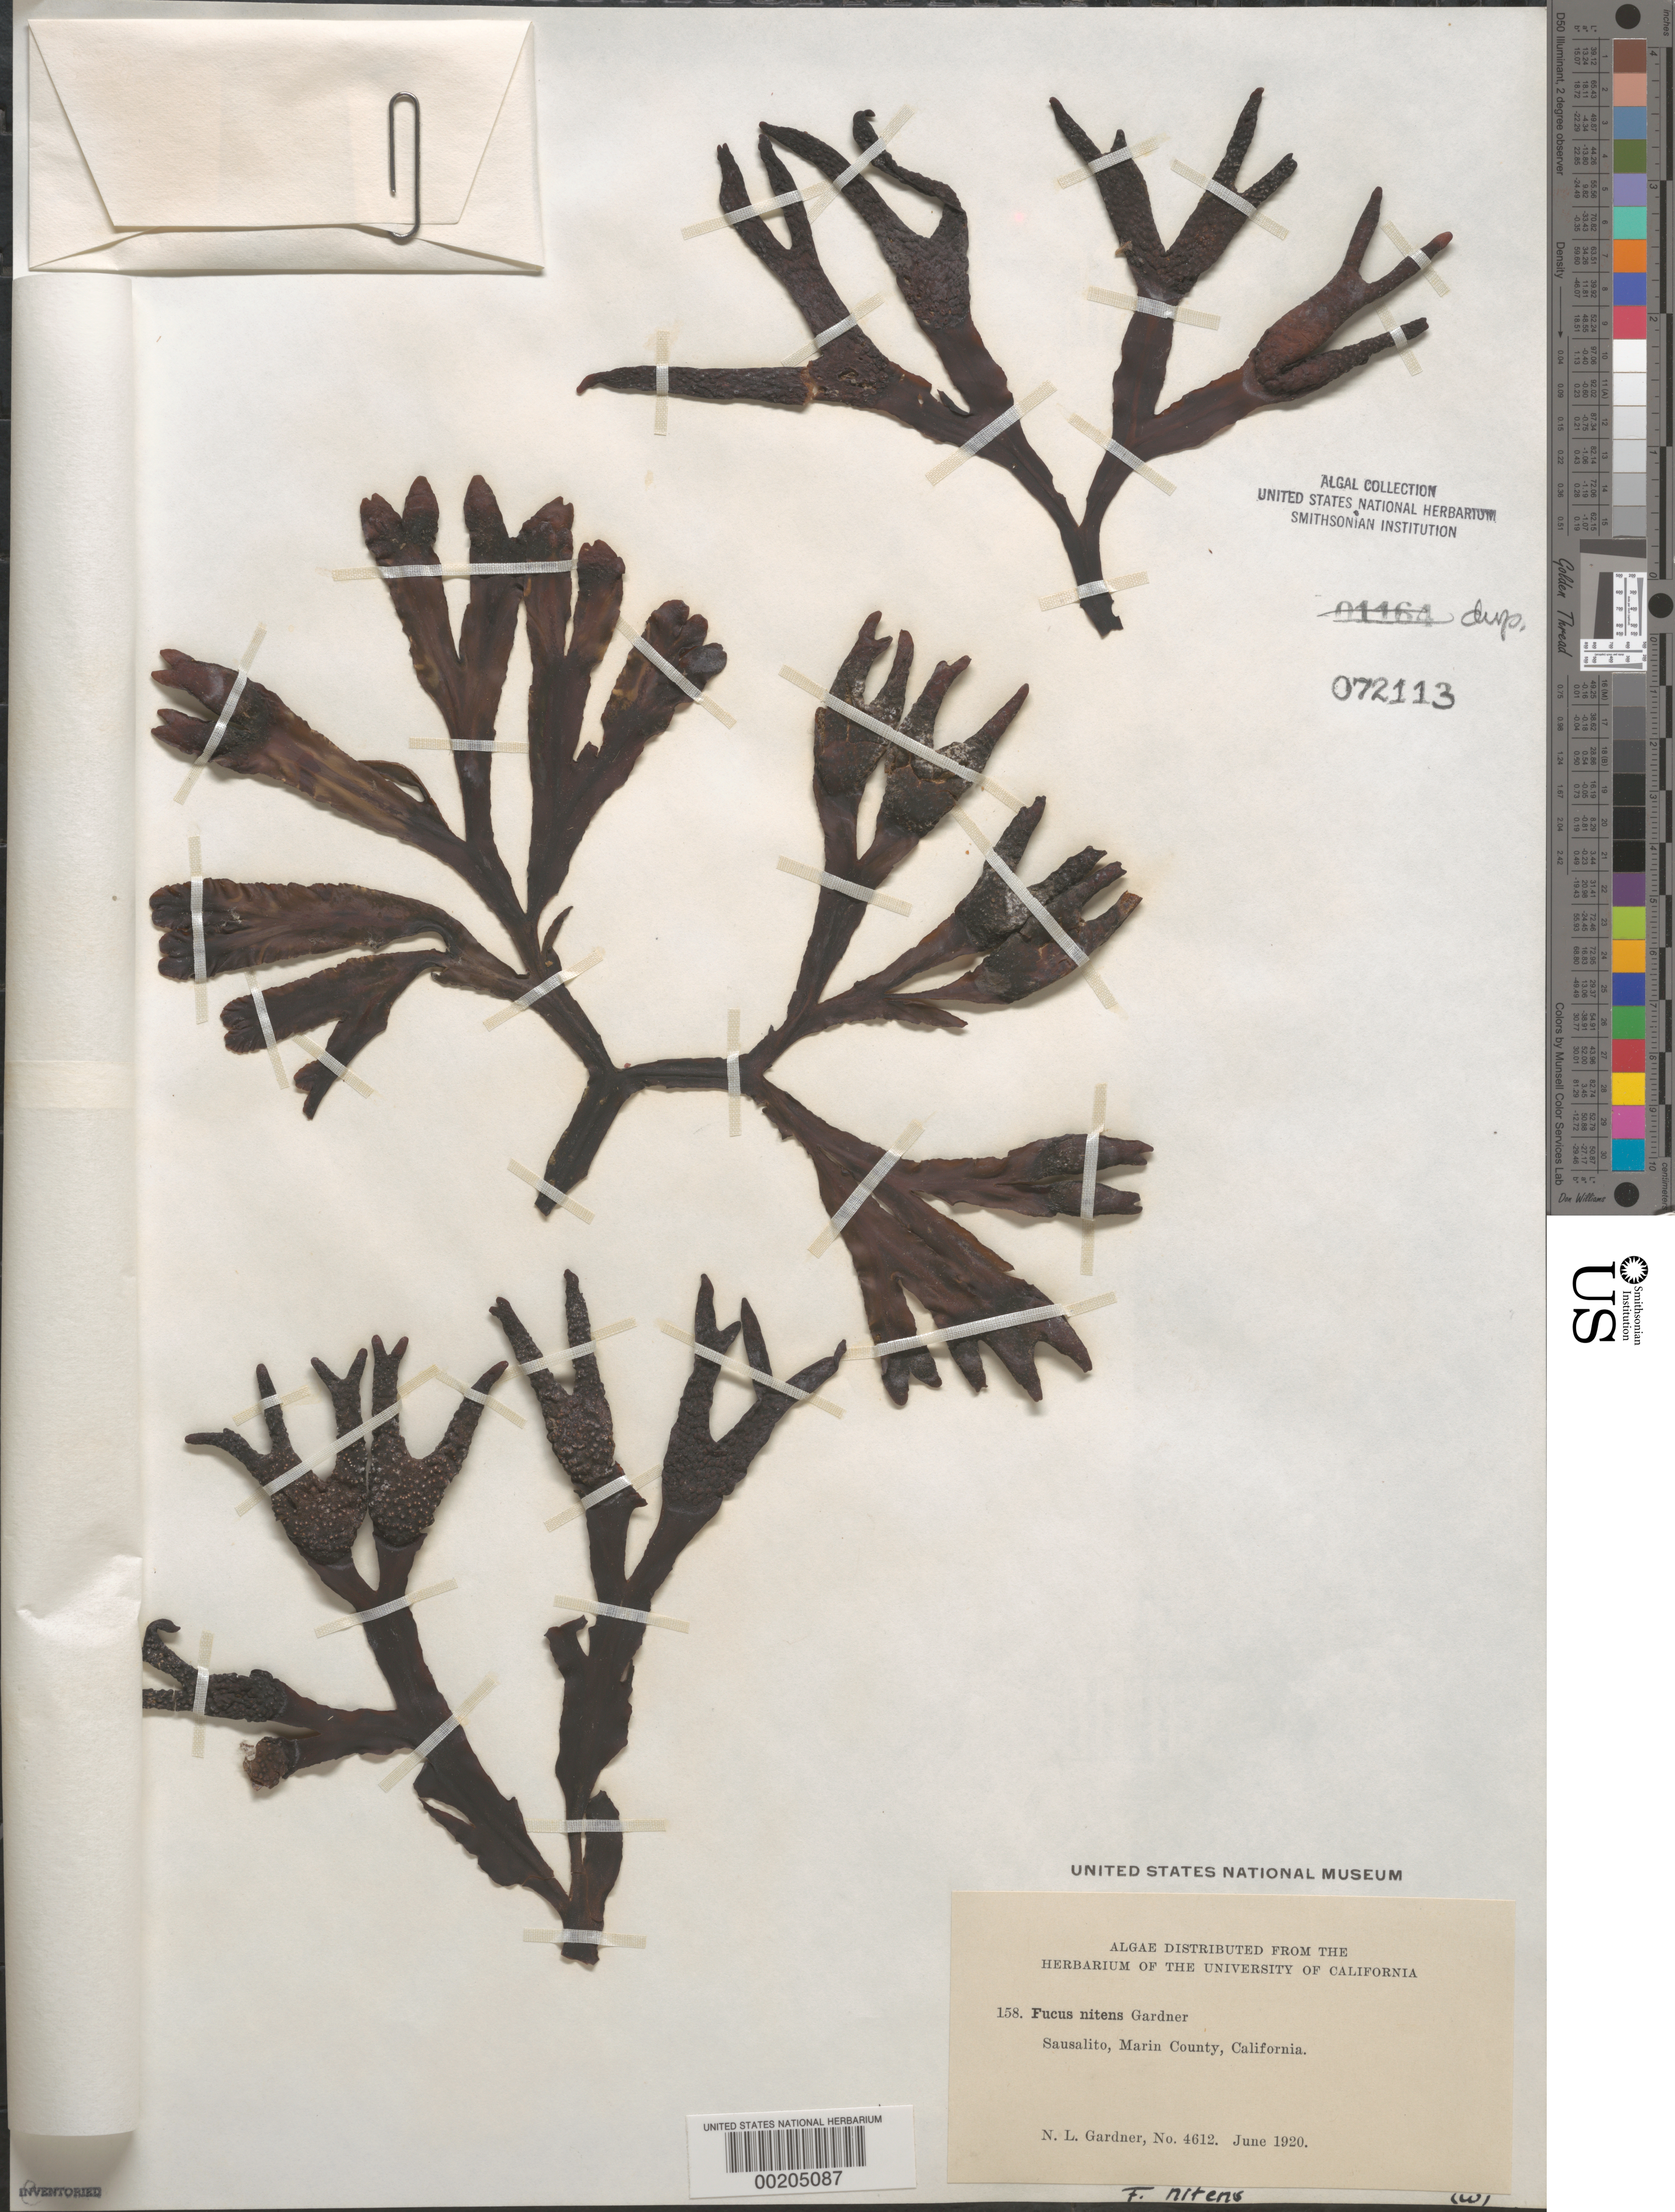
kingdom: Chromista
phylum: Ochrophyta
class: Phaeophyceae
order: Fucales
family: Fucaceae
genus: Fucus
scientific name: Fucus distichus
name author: L.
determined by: Algae name updating Project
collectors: N. Gardner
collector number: NLG 4612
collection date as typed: Jun 1920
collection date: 1920-06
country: United States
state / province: California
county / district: Marin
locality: Sausalito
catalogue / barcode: US 72113